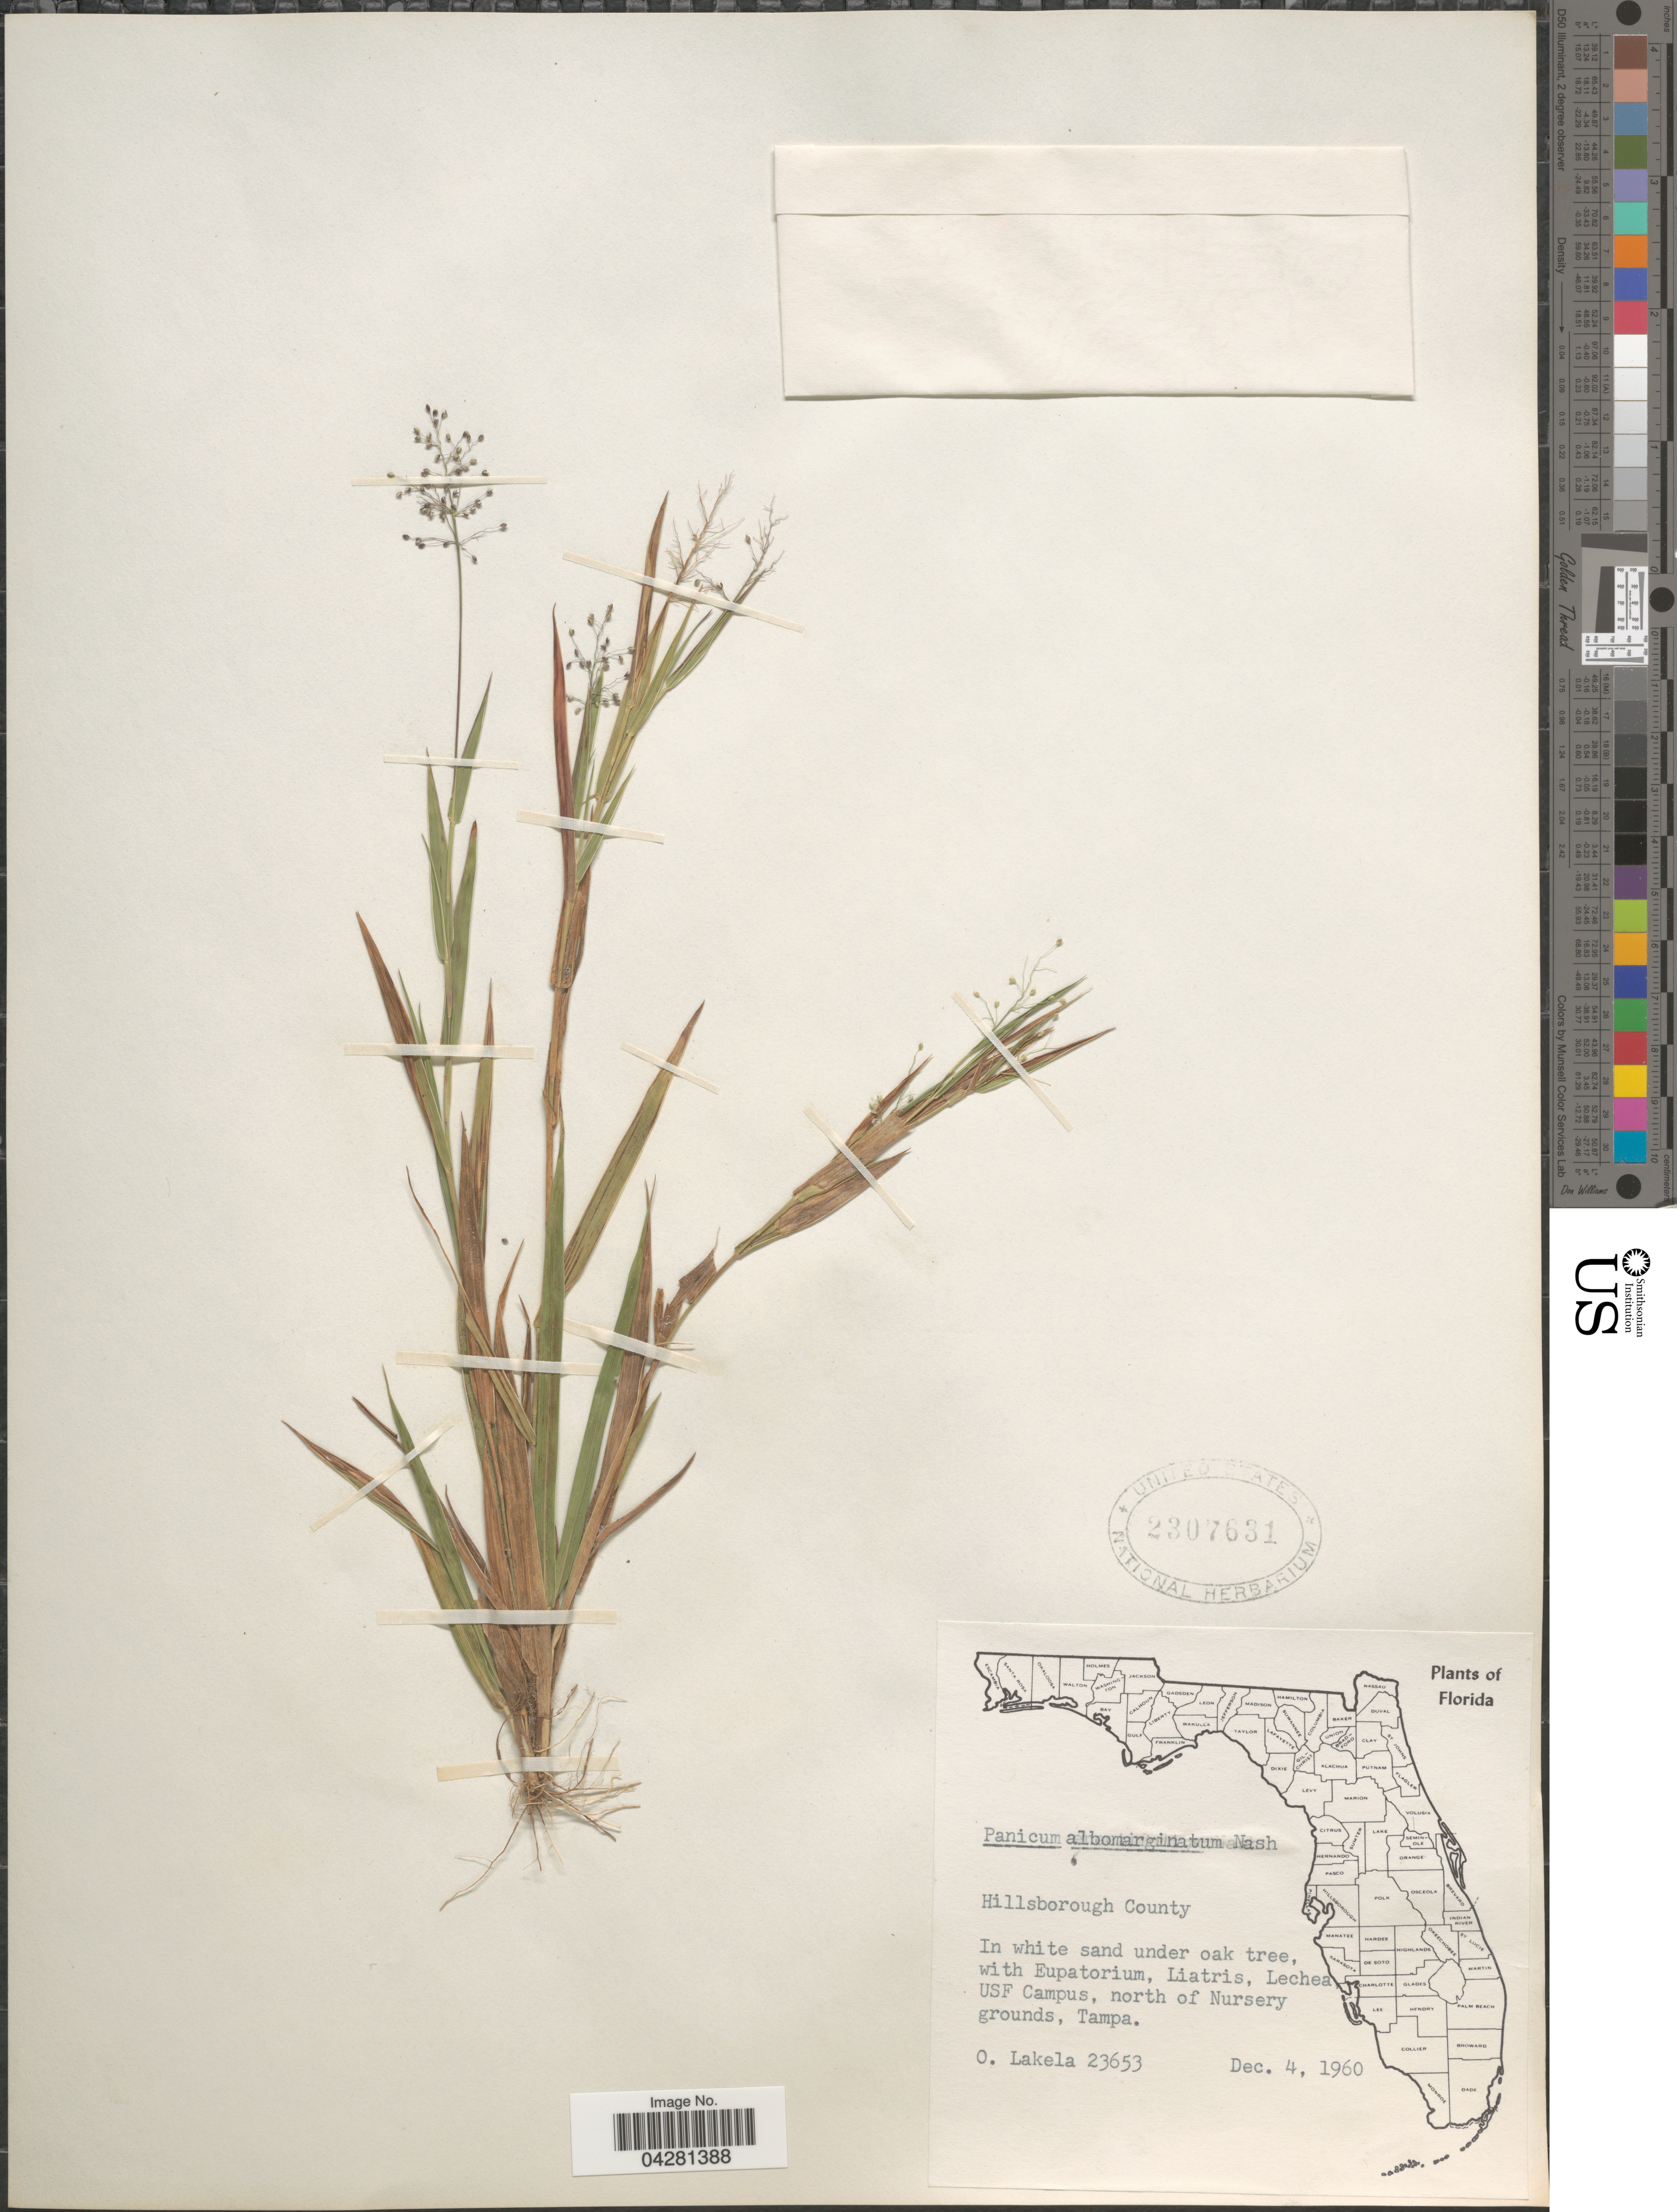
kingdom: Plantae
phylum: Tracheophyta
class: Liliopsida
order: Poales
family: Poaceae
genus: Dichanthelium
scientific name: Dichanthelium dichotomum var. unciphyllum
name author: (Trin.) Davidse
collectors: O. Lakela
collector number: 23653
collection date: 1960-12-04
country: United States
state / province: Florida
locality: Hillsborough County. In white sand under oak tree, USF Campus, north of Nursery grounds, Tampa.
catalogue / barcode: US 2307631